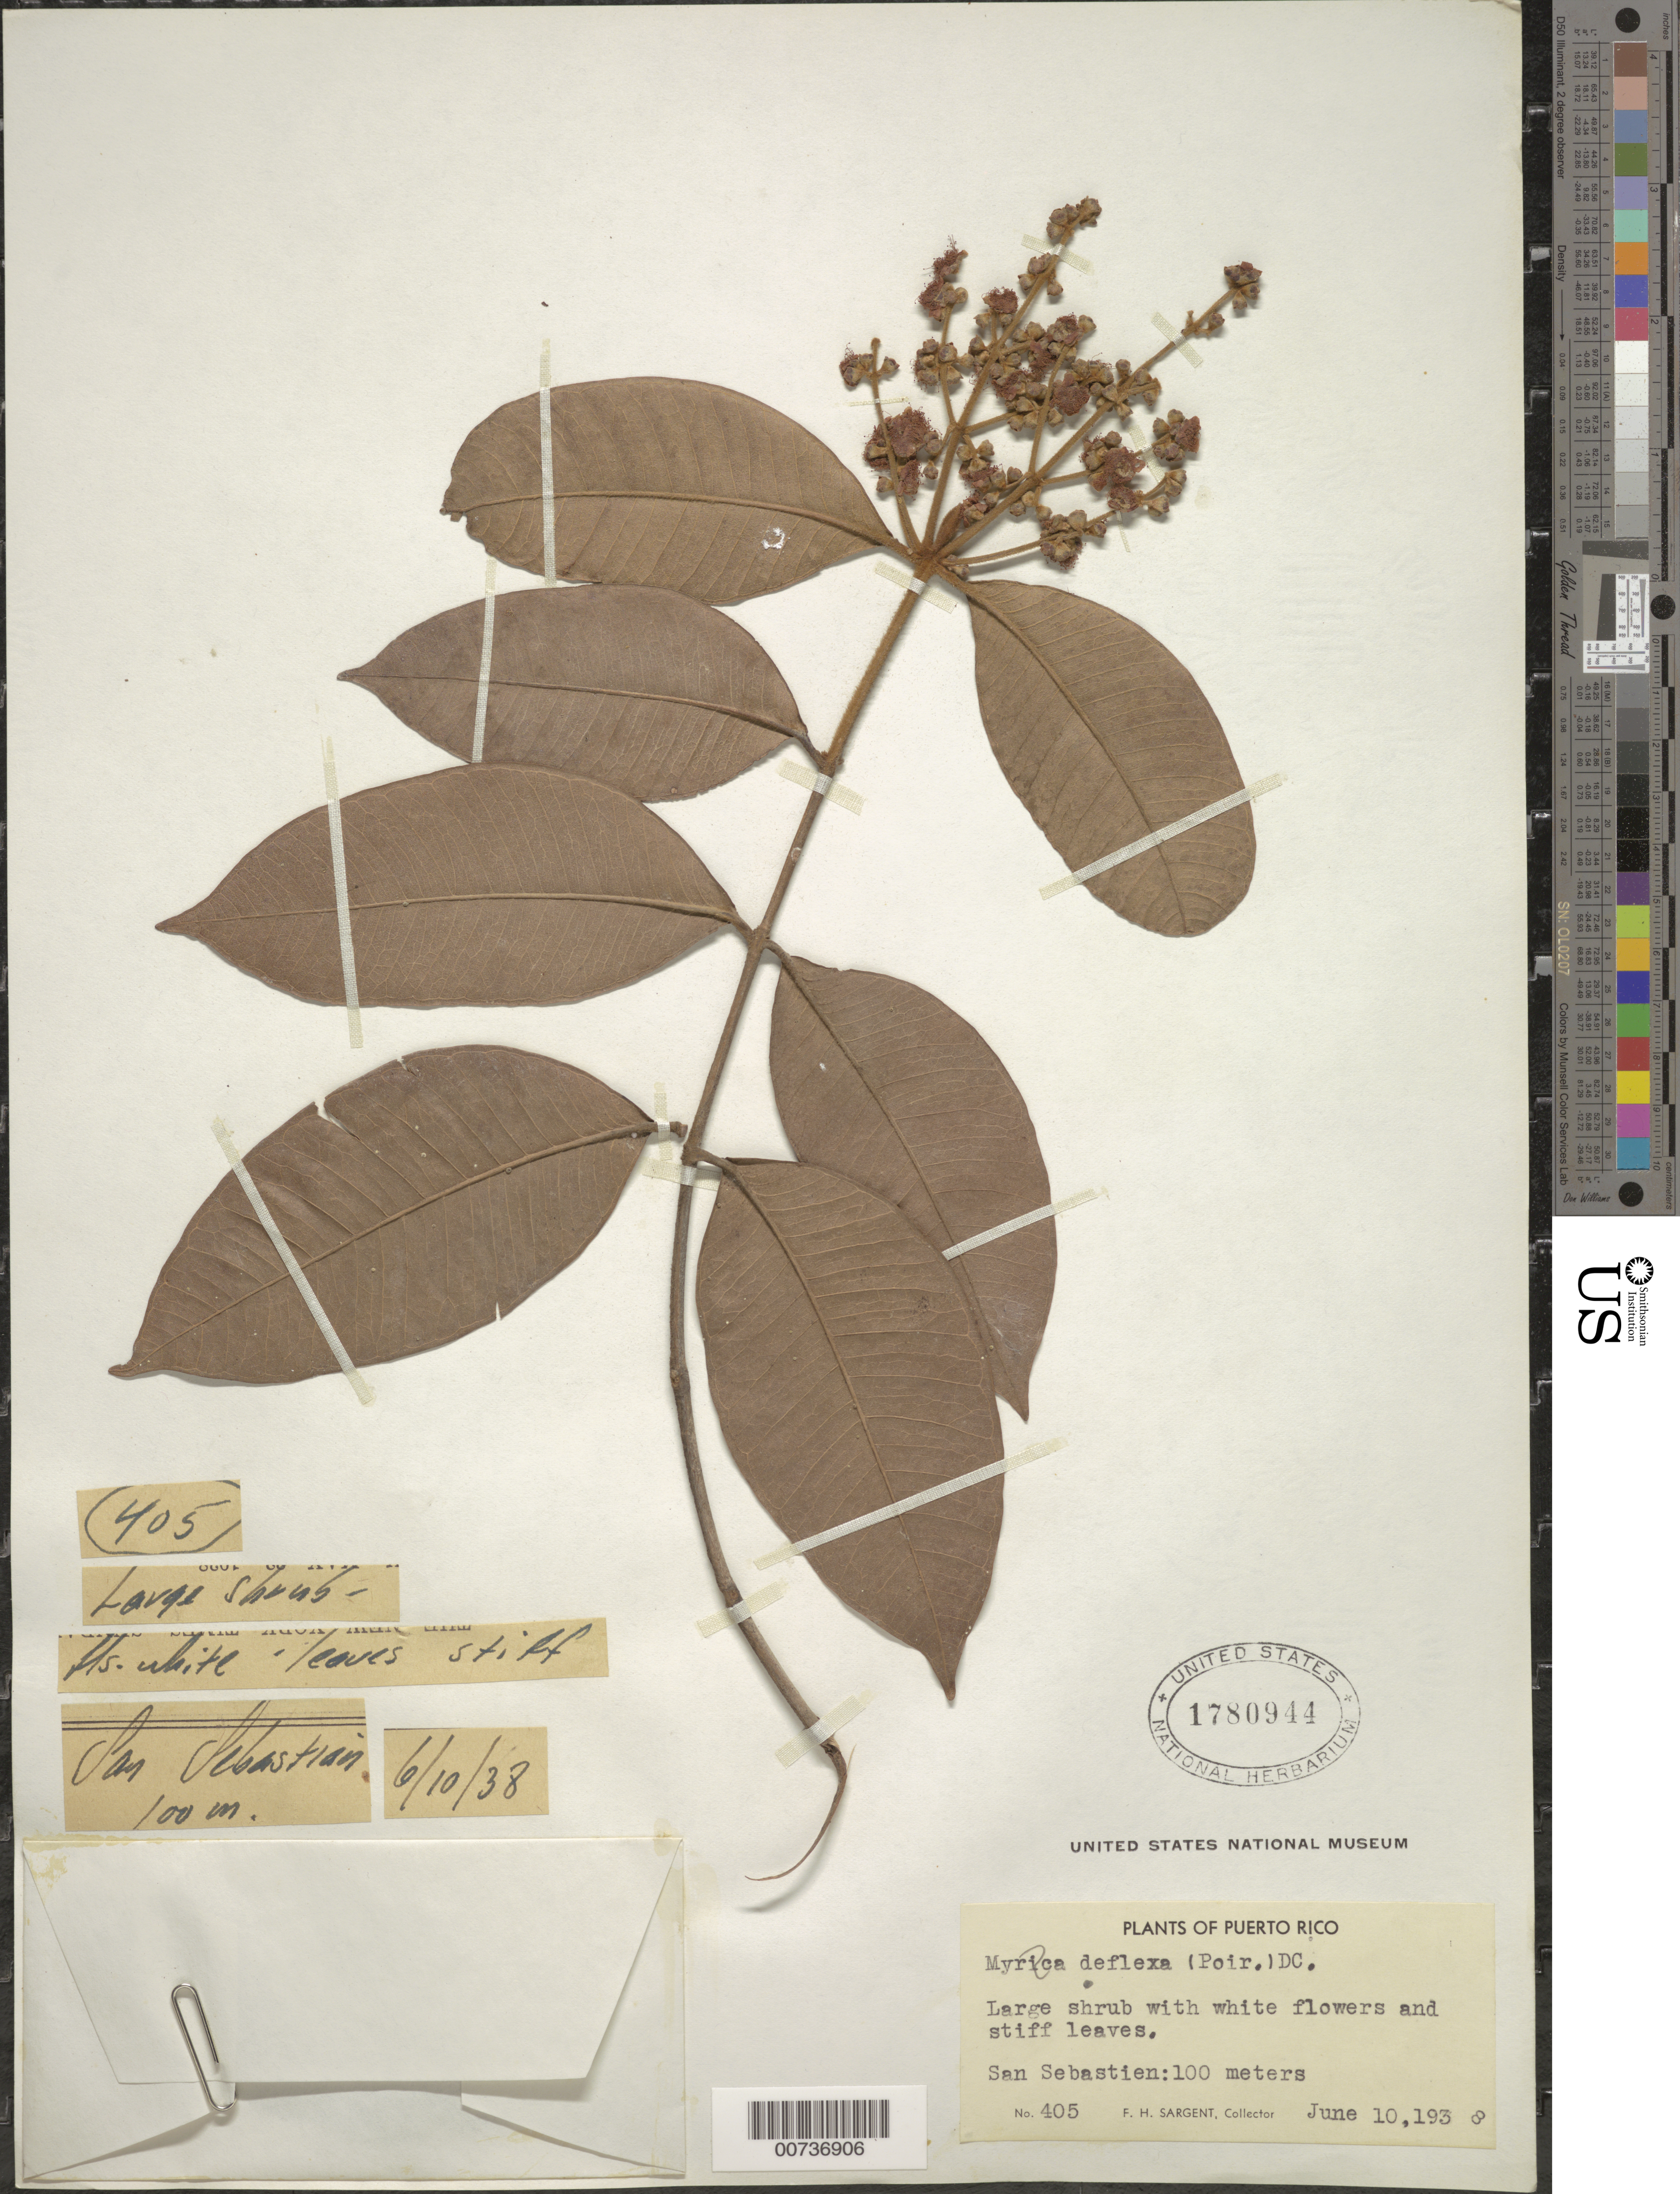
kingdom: Plantae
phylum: Tracheophyta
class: Magnoliopsida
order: Myrtales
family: Myrtaceae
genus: Myrcia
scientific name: Myrcia deflexa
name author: (Poir.) DC.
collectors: F. H. Sargent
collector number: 405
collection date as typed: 10 Jun 1938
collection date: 1938-06-10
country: Puerto Rico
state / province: San Sebastián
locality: San Sebastián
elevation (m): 100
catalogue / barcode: US 1780944